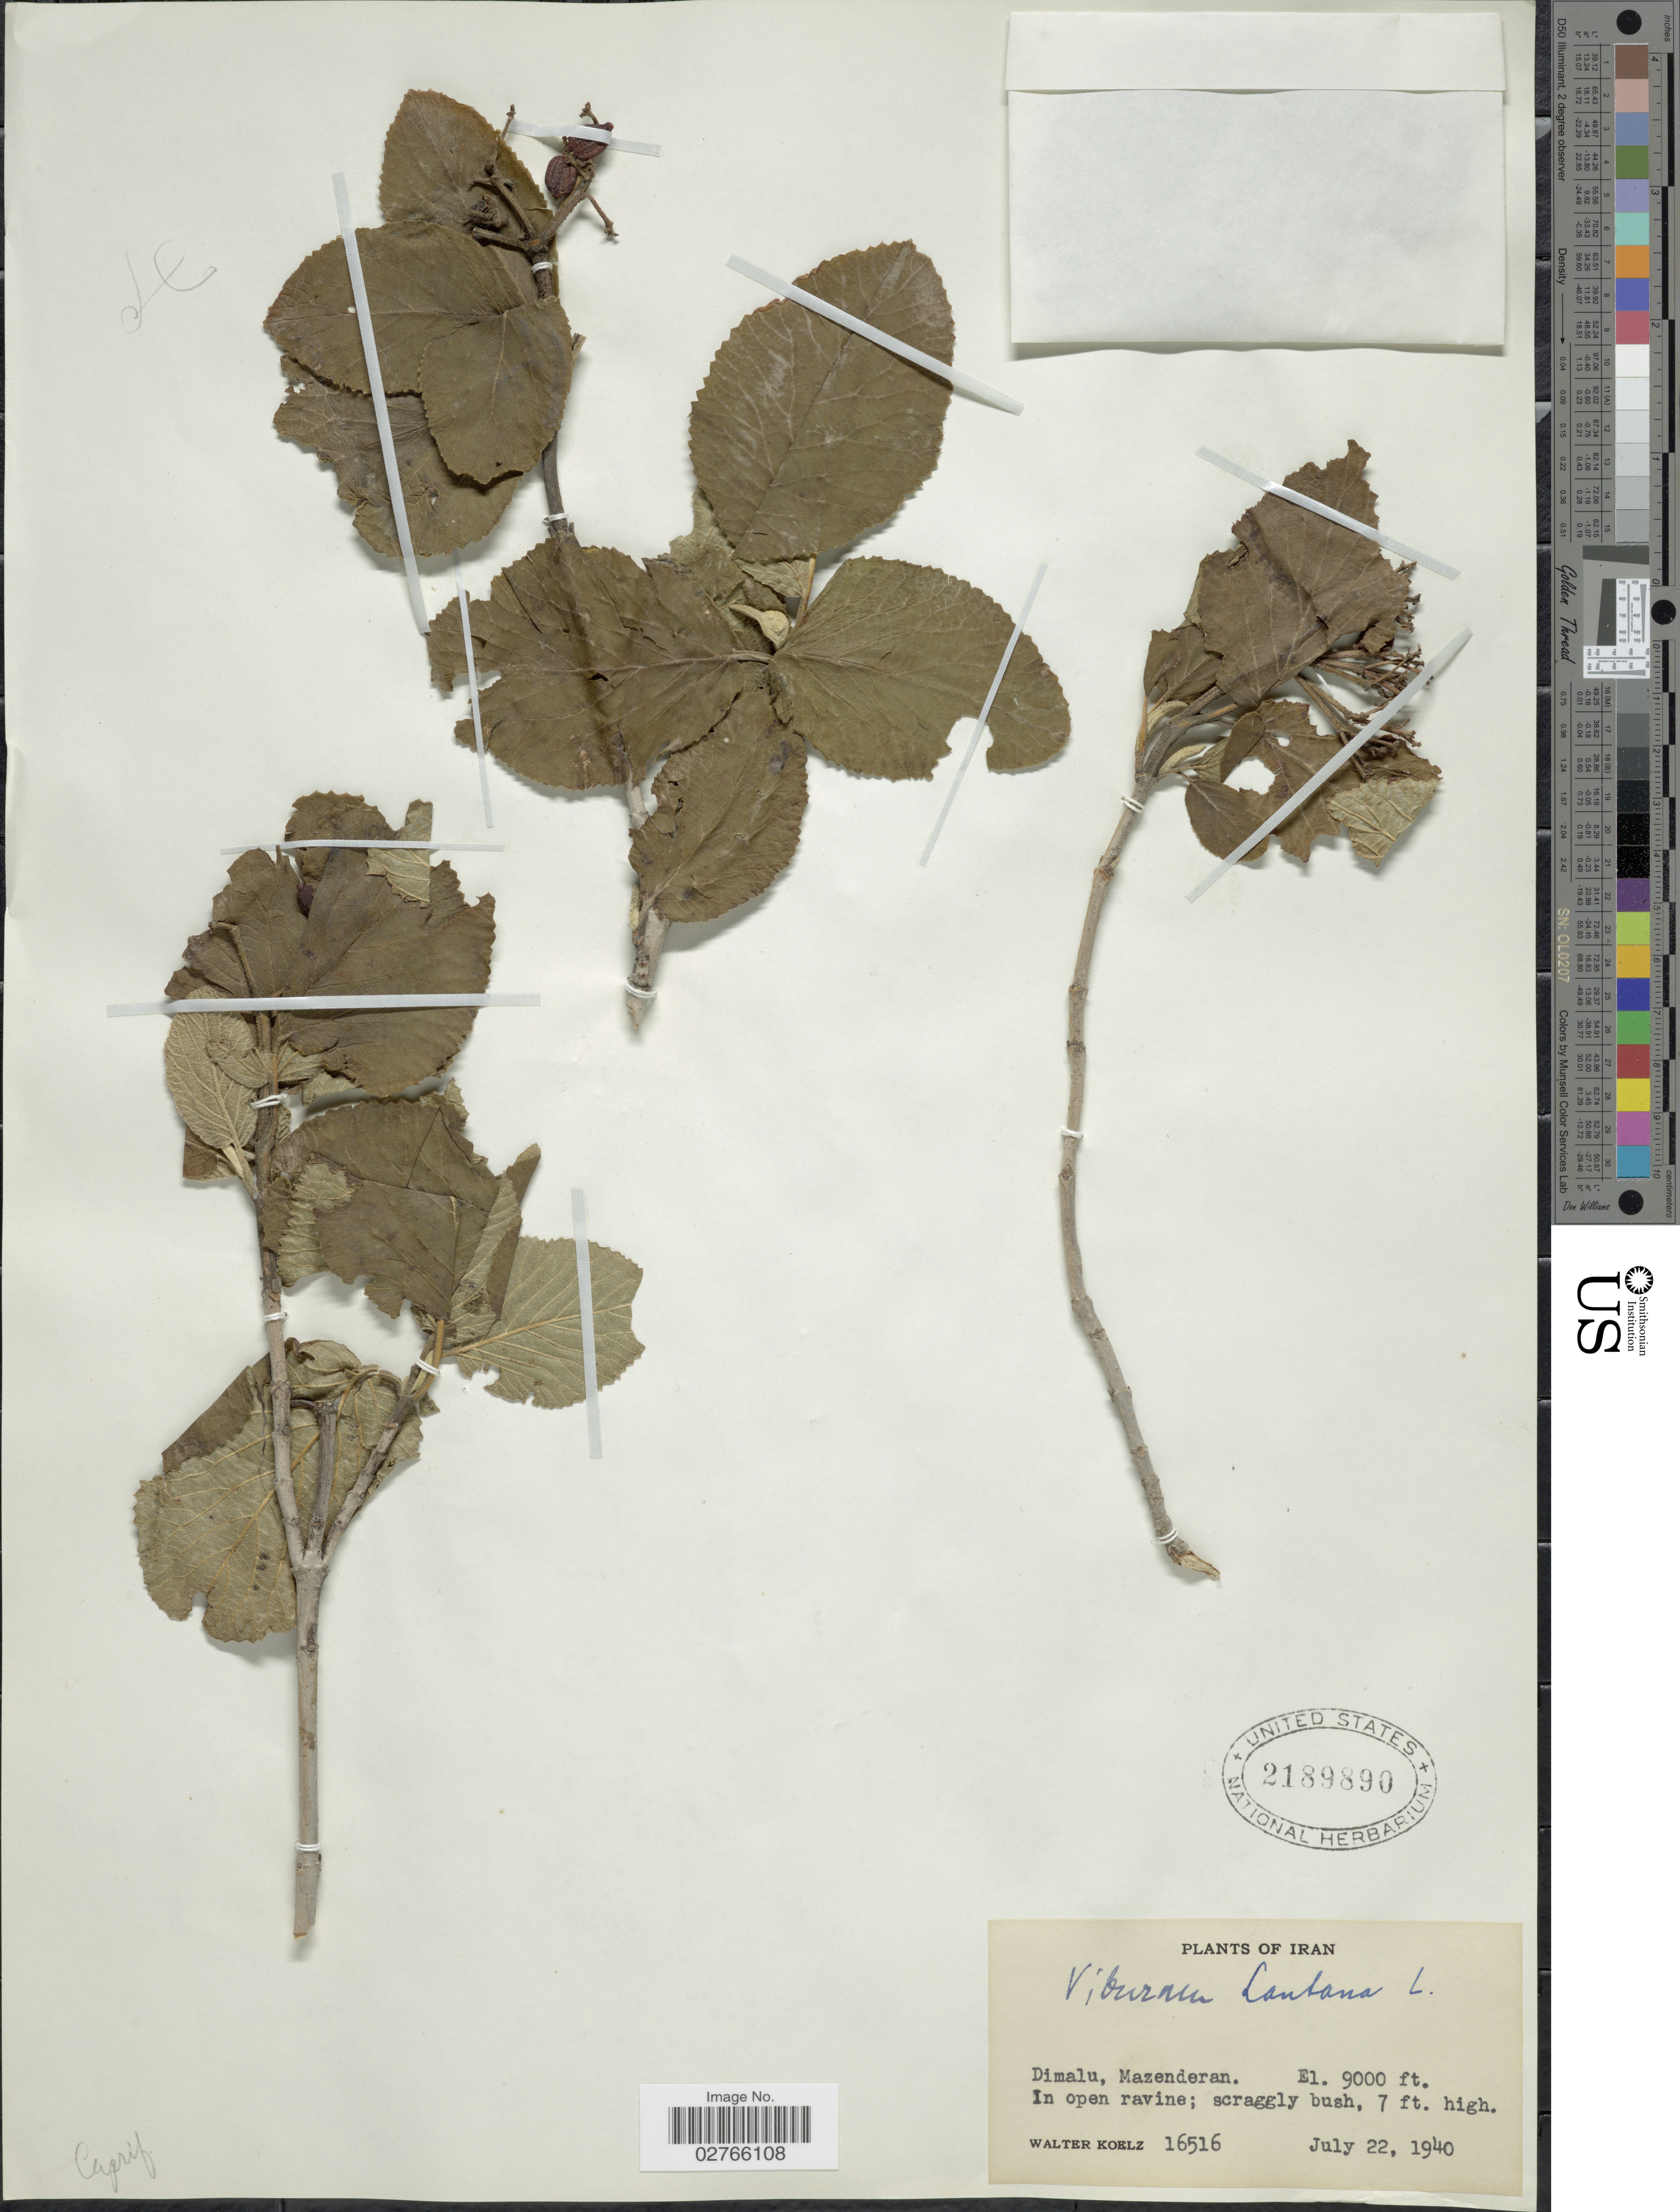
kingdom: Plantae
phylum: Tracheophyta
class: Magnoliopsida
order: Dipsacales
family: Viburnaceae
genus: Viburnum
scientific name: Viburnum lantana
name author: L.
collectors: W. N. Koelz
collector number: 16516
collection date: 1940-07-22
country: Iran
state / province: Mazandaran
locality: Dimalu, Mazenderan.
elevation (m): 2743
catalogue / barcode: US 2189890